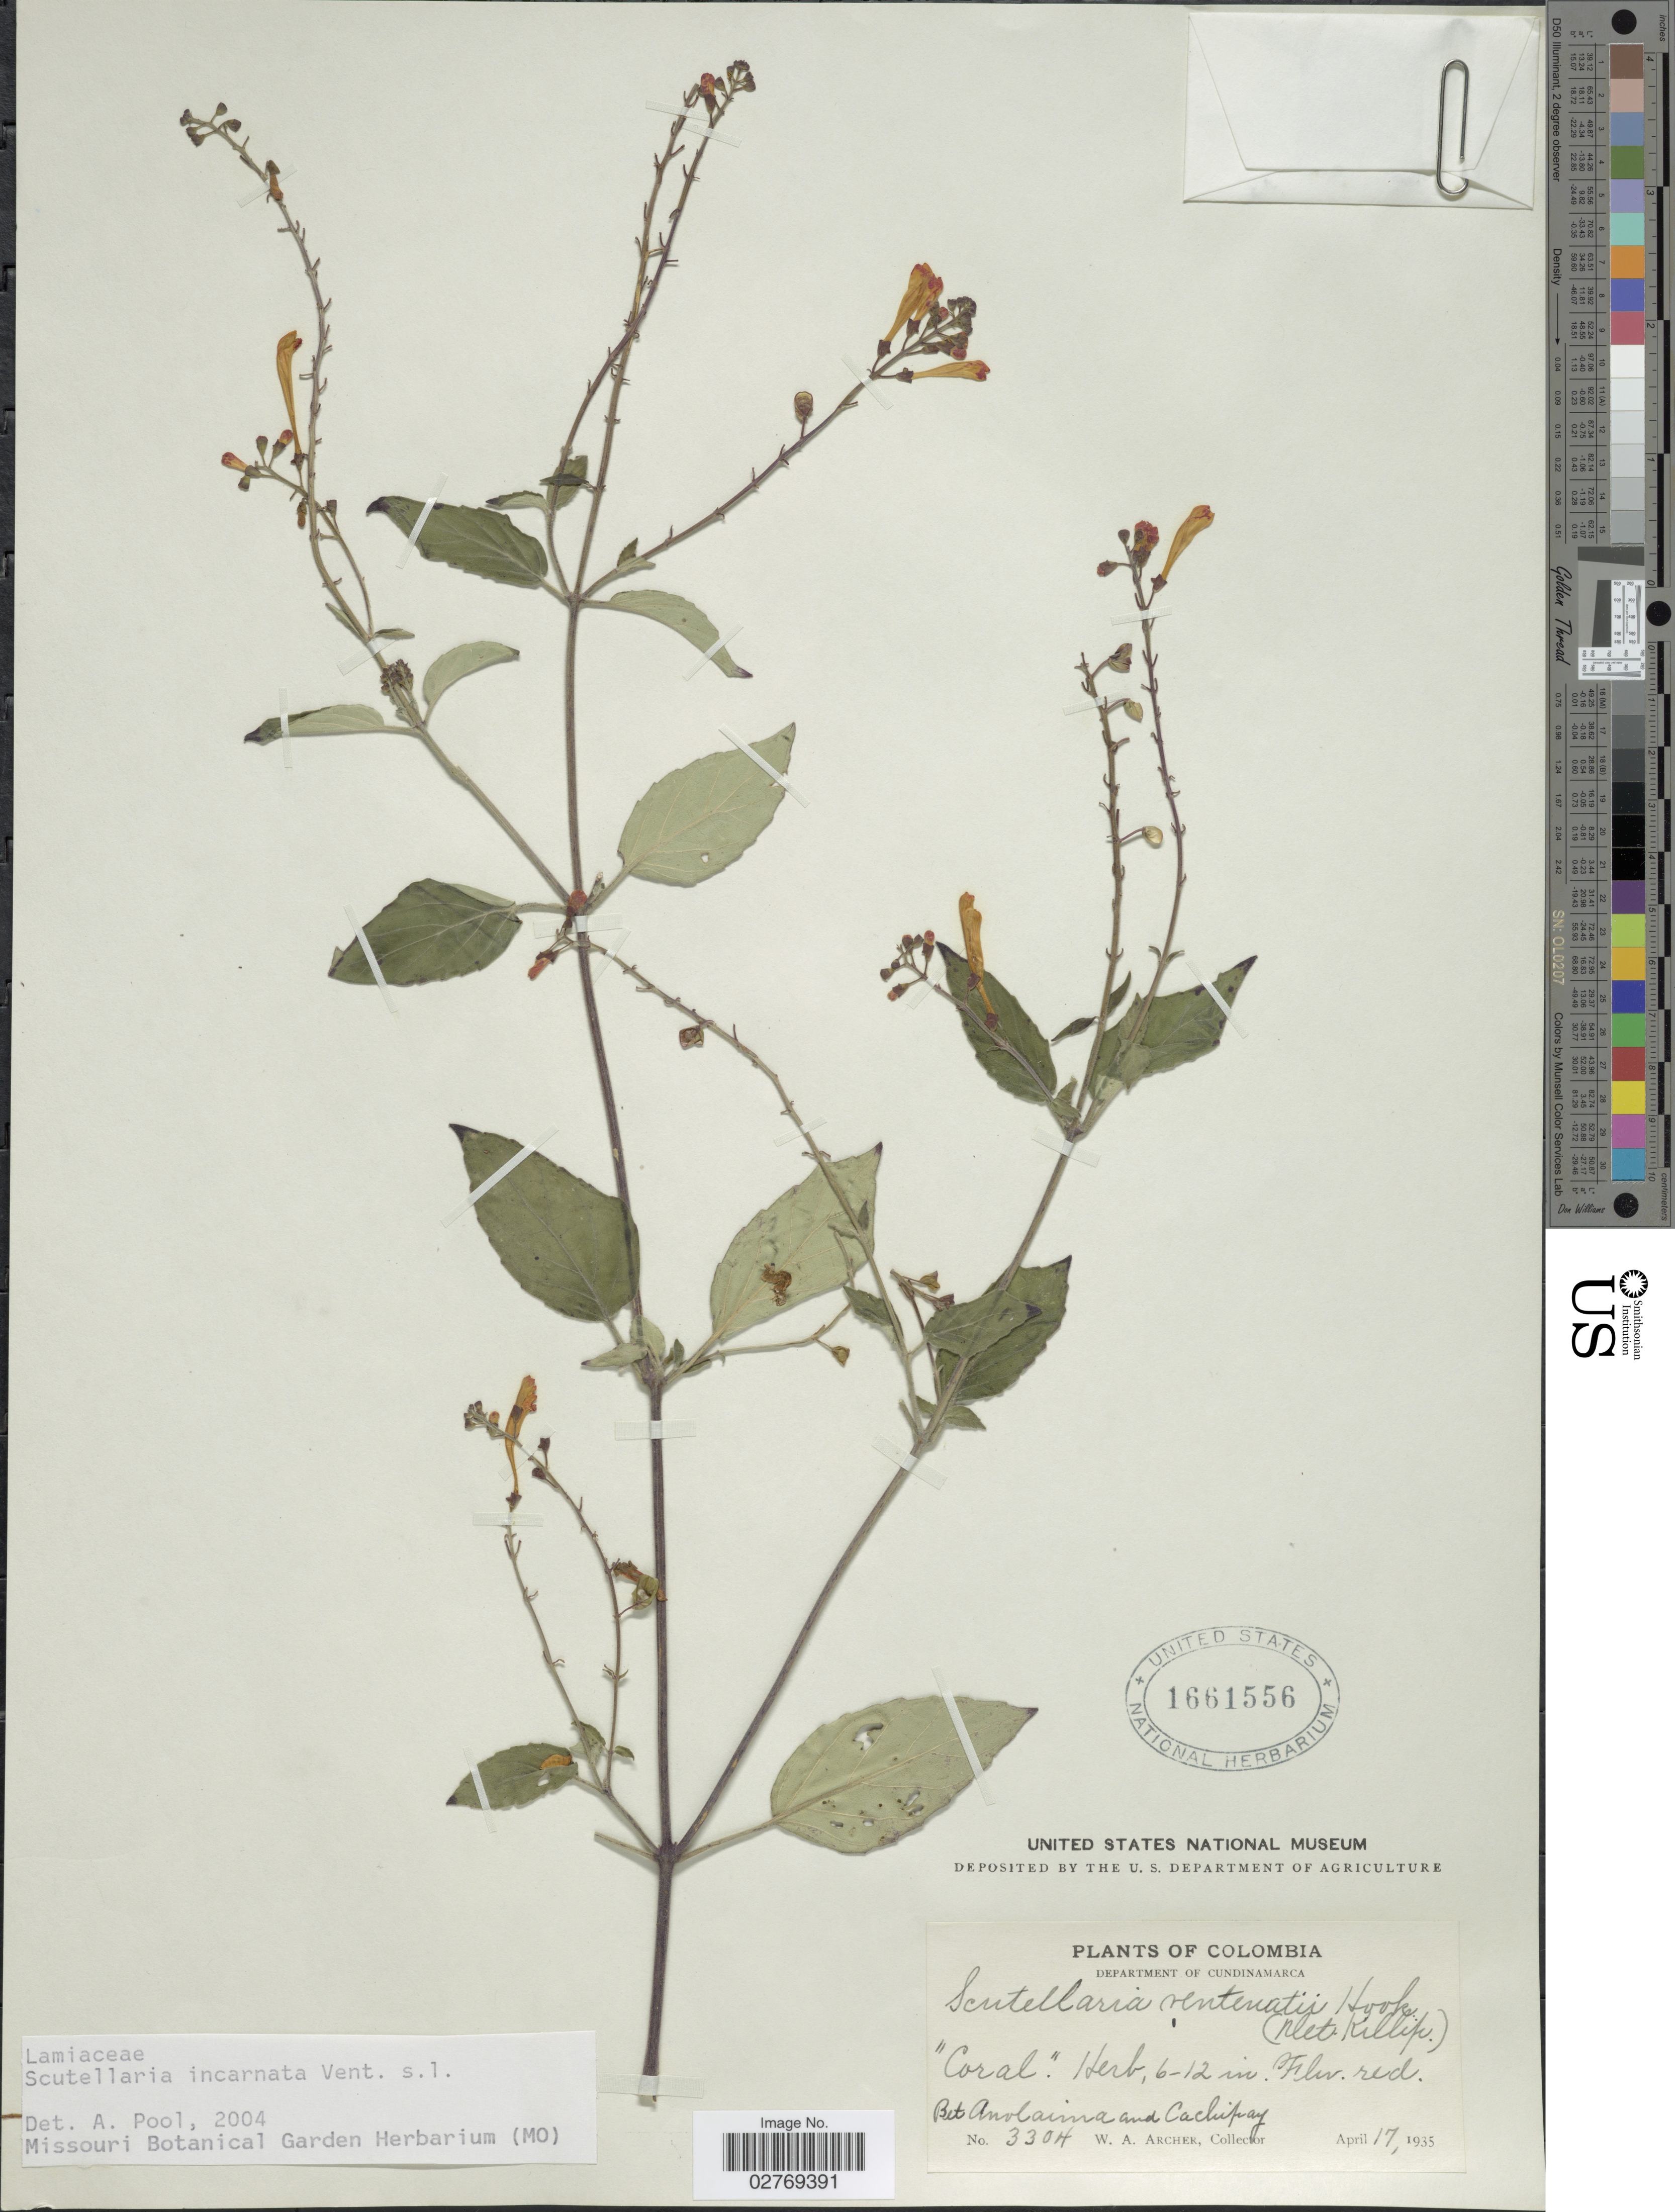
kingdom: Plantae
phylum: Tracheophyta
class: Magnoliopsida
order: Lamiales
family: Lamiaceae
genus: Scutellaria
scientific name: Scutellaria incarnata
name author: Vent.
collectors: W. A. Archer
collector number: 3304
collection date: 1935-04-17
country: Colombia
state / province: Cundinamarca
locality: Department of Cundinamarca. Bet Anolaima and Cachipay.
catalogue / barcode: US 1661556